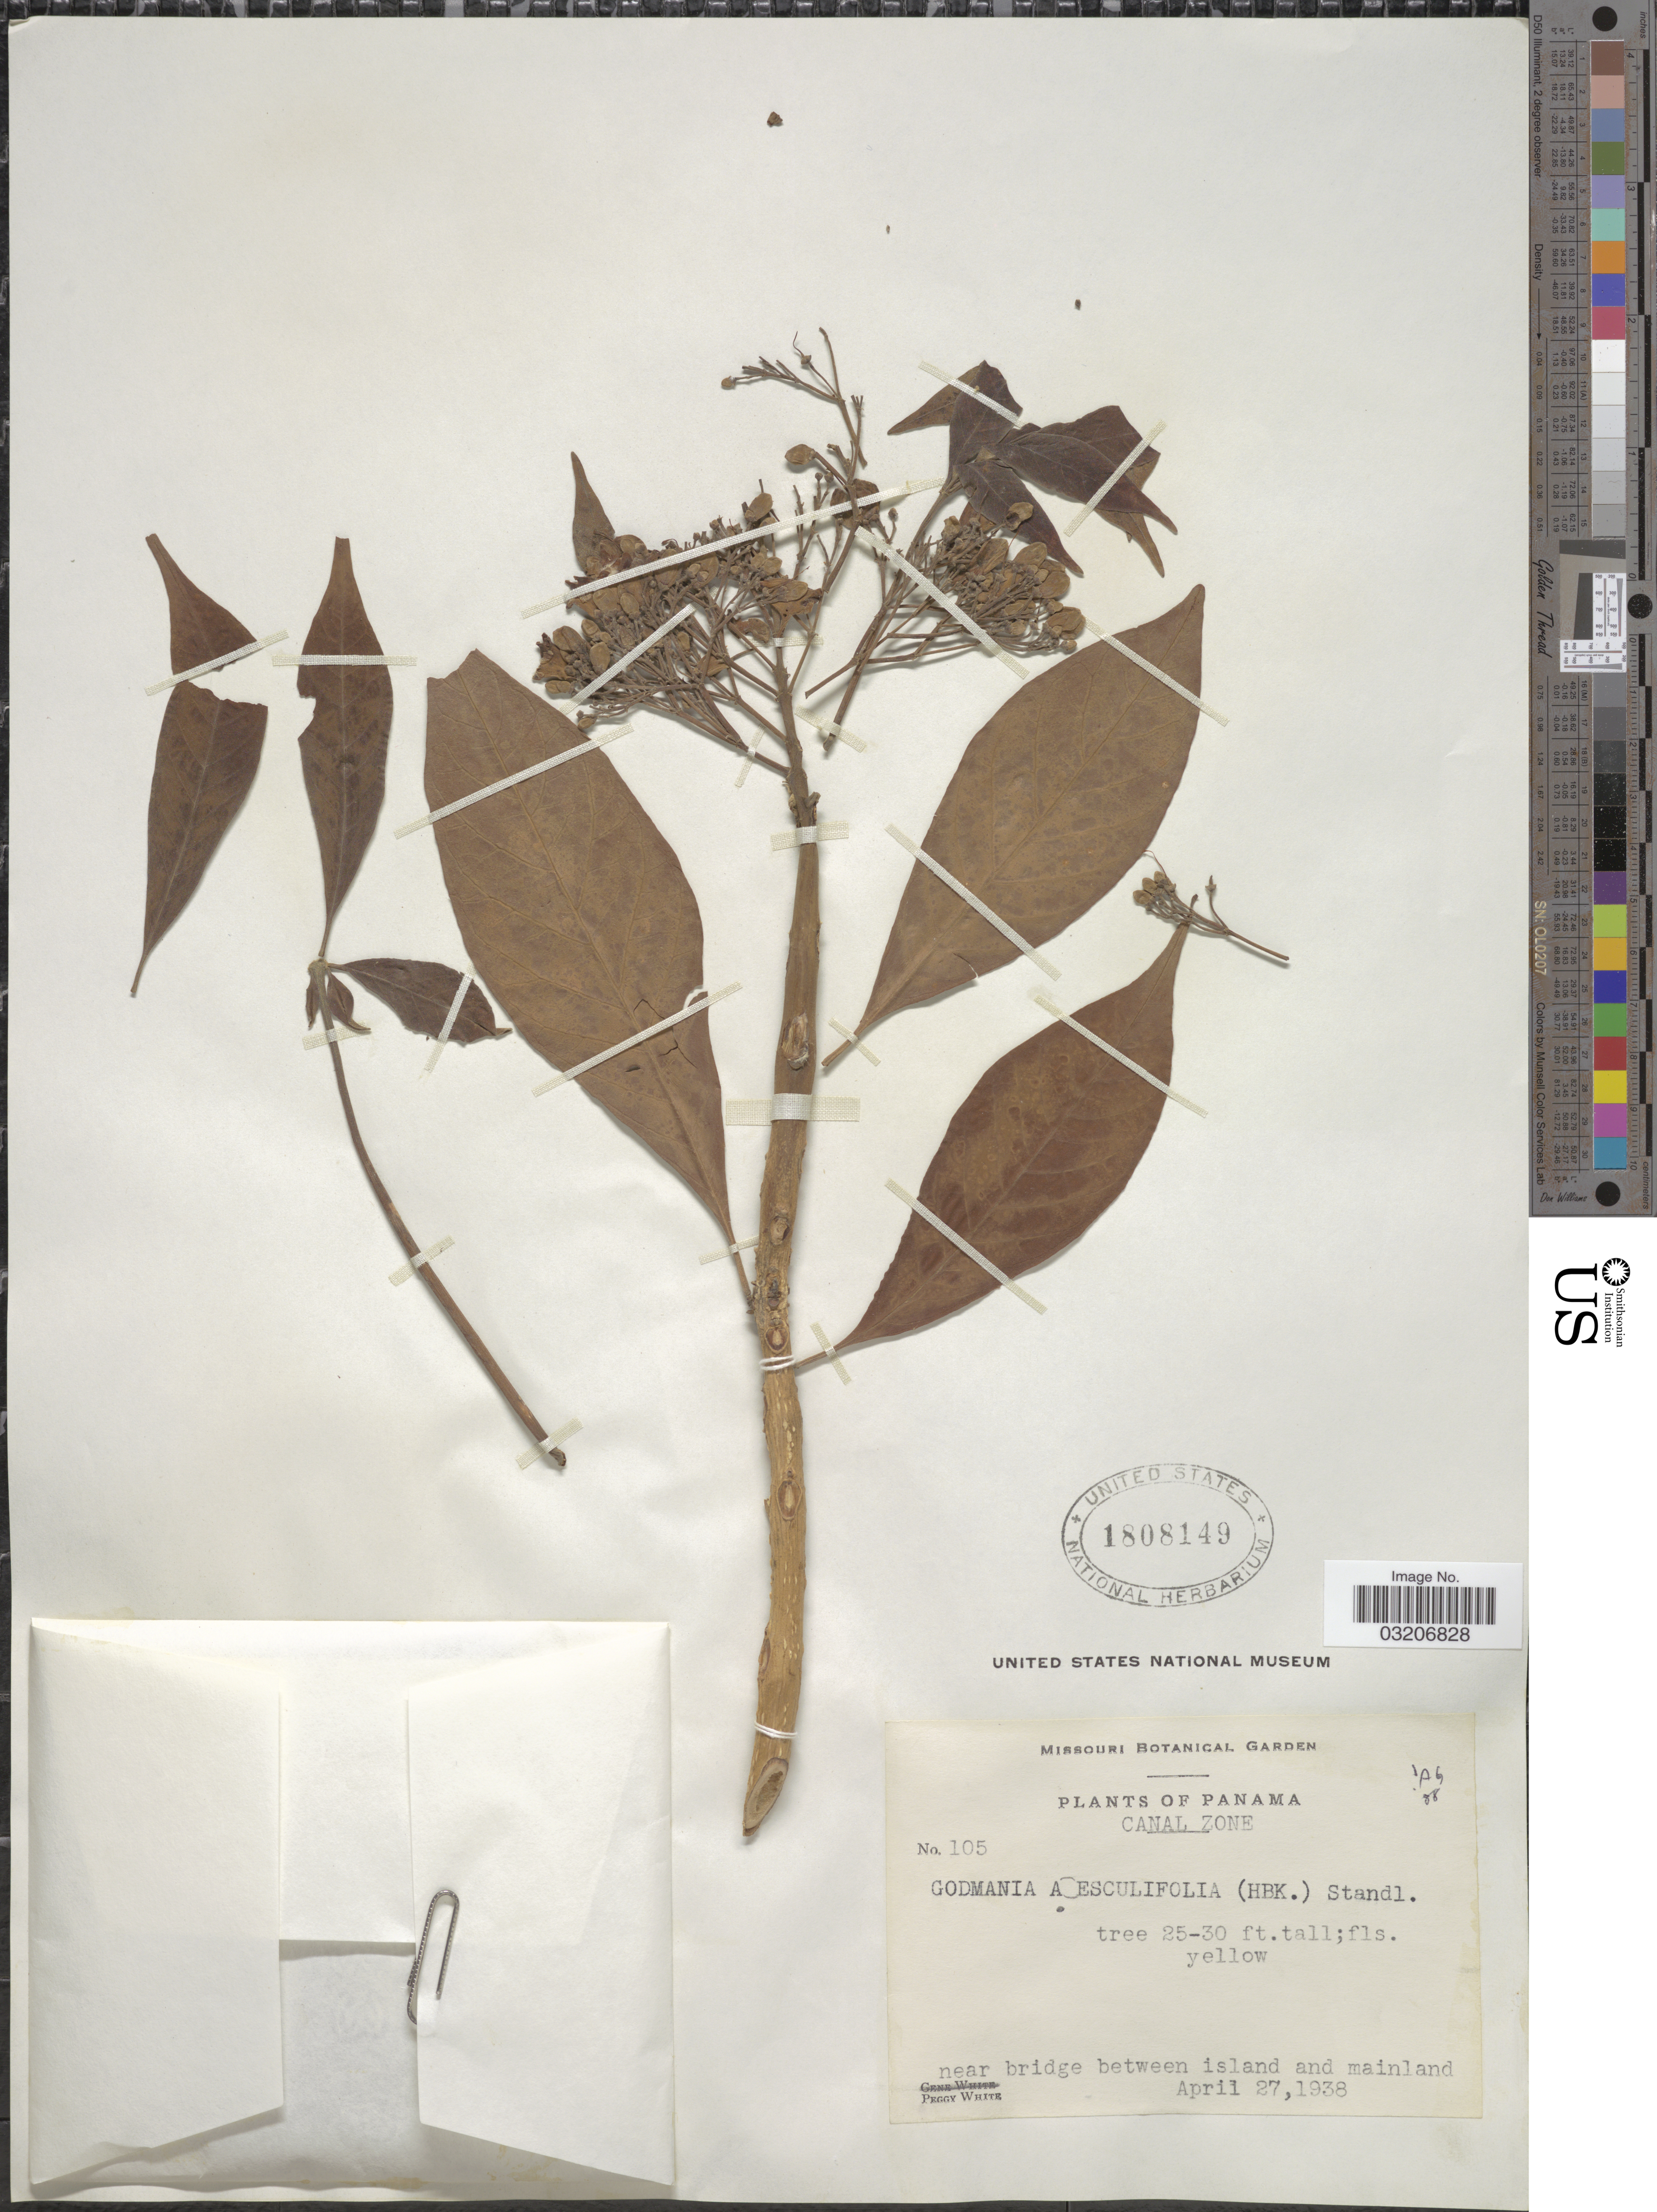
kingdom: Plantae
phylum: Tracheophyta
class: Magnoliopsida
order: Lamiales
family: Bignoniaceae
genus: Godmania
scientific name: Godmania aesculifolia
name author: Standl.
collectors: P. White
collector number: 105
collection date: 1938-04-27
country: Panama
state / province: Colón / Panamá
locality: Canal Zone. Near bridge between island and mainland.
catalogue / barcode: US 1808149